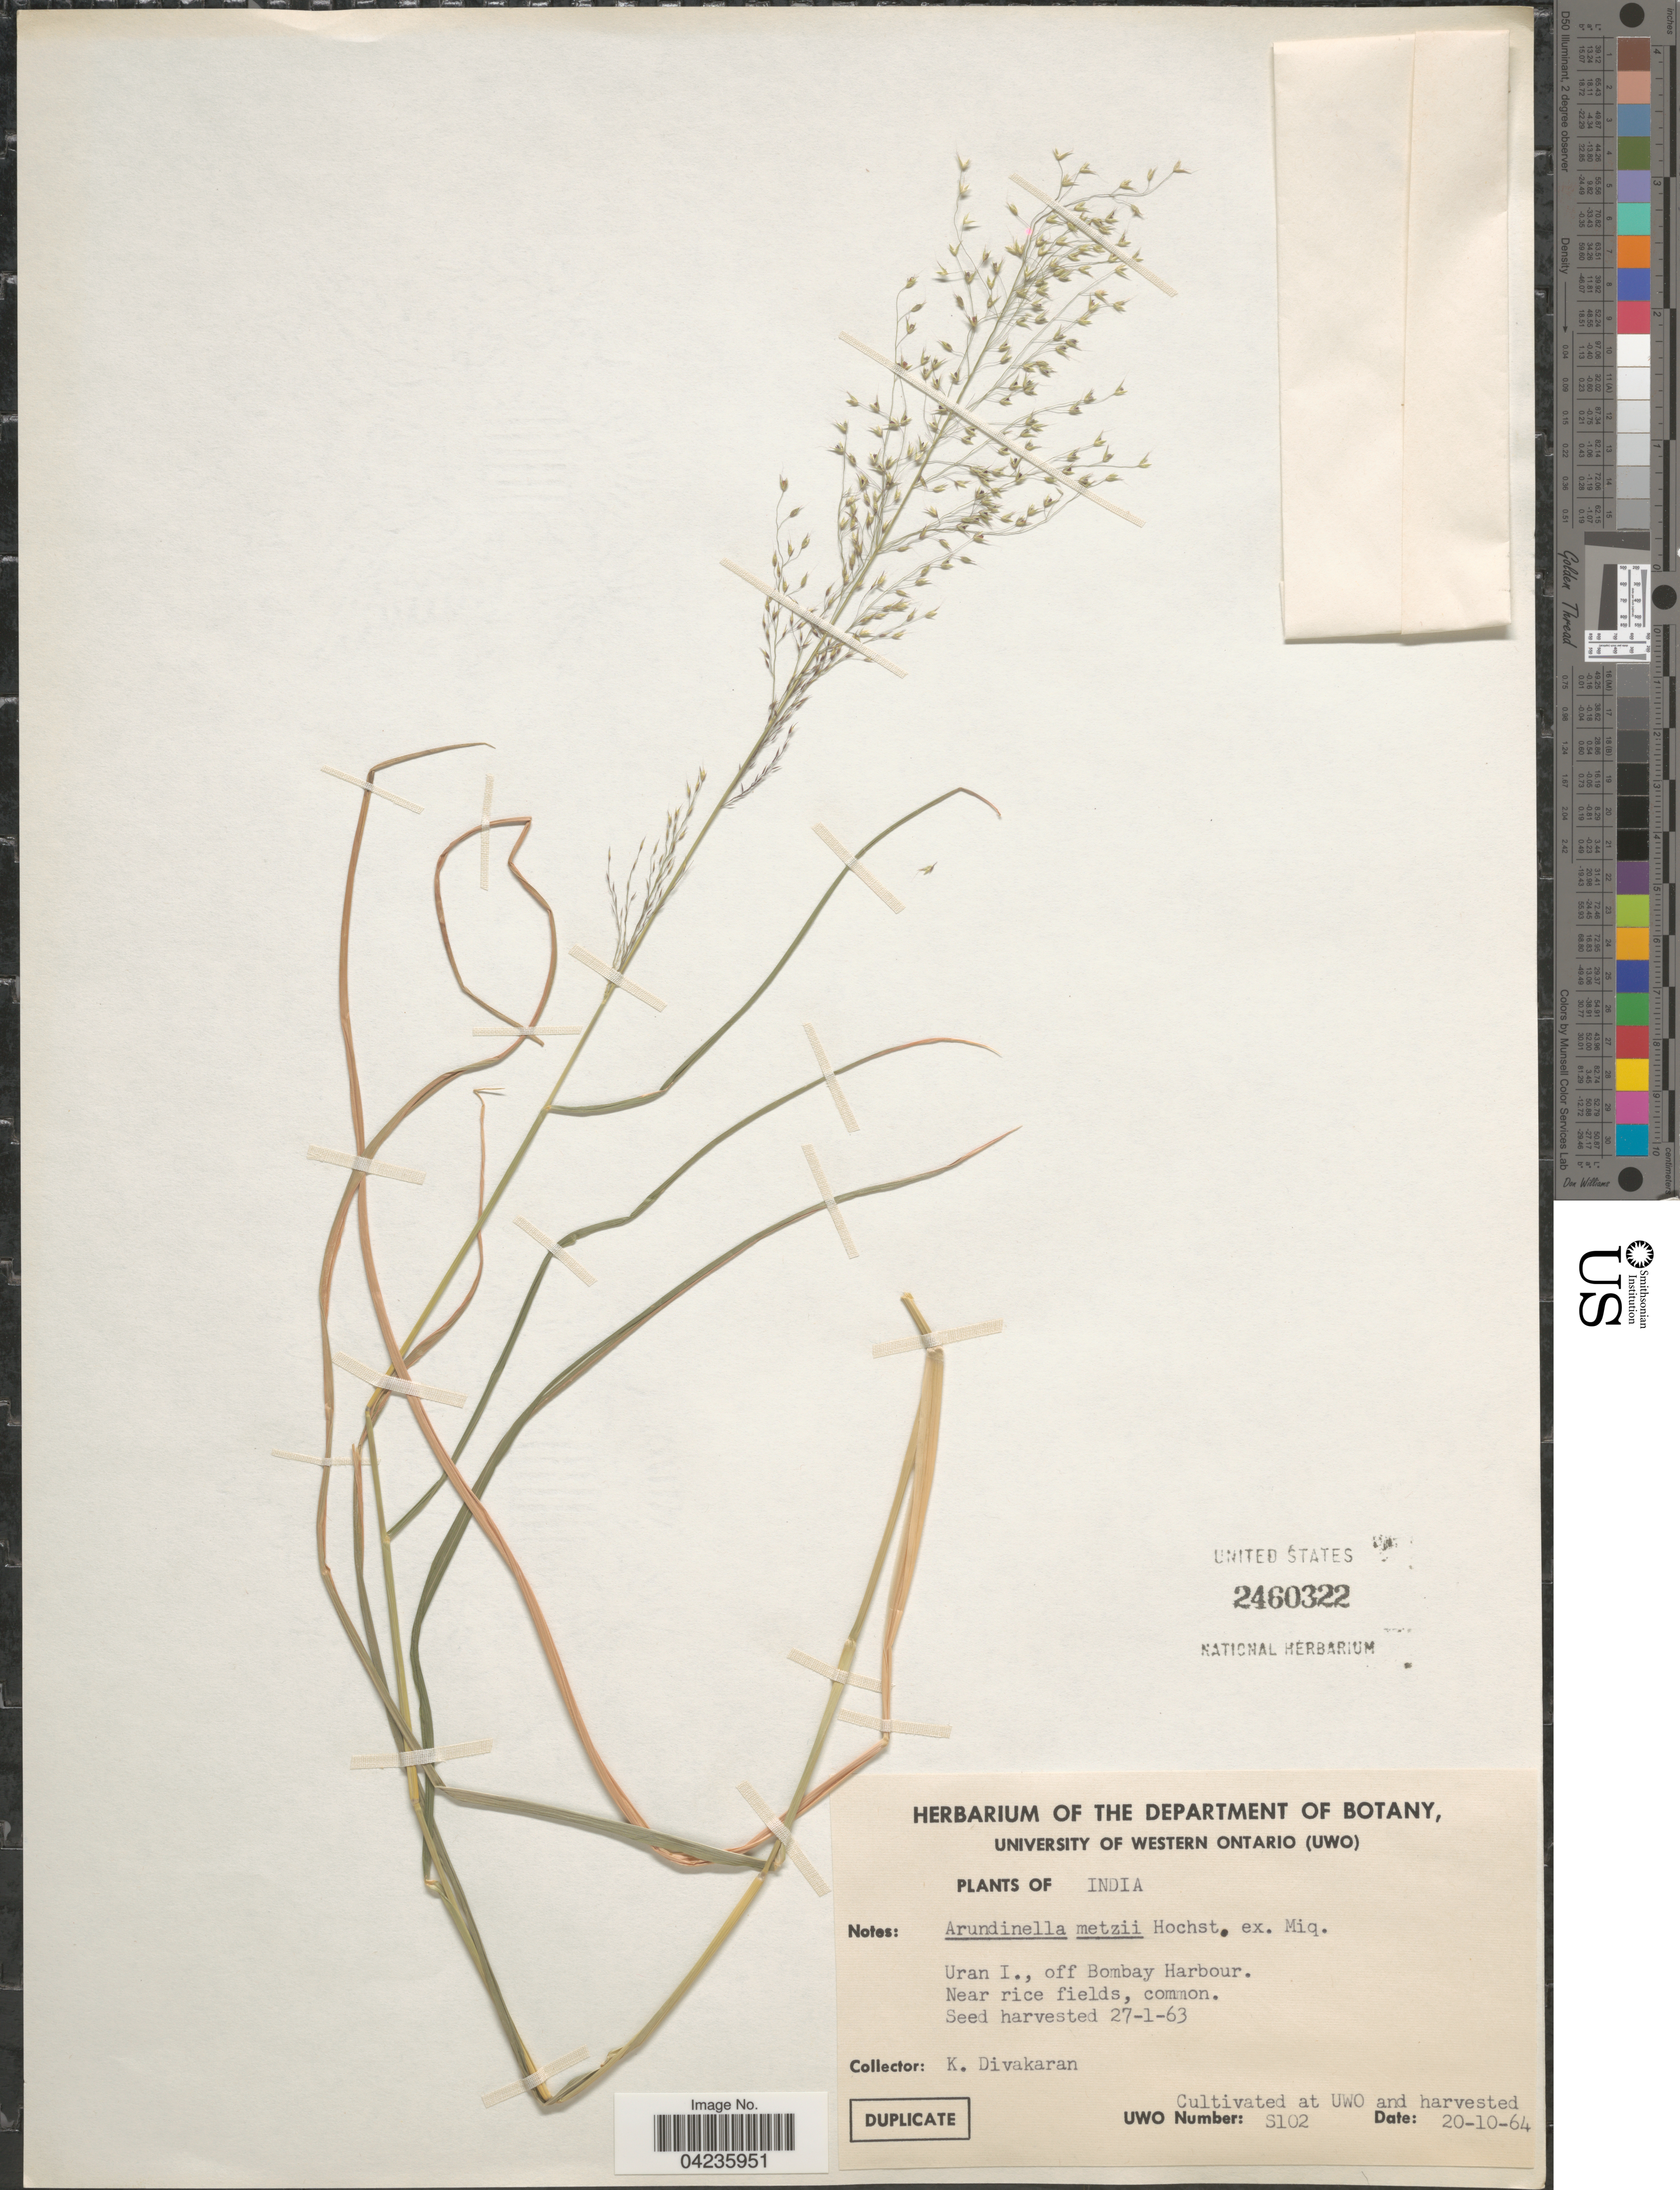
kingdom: Plantae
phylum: Tracheophyta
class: Liliopsida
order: Poales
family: Poaceae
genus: Arundinella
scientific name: Arundinella metzii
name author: Hochst. in Miq.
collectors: K. Divakaran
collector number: S102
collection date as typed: Transcribed d/m/y: 20/10/64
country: Canada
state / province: Ontario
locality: At UWO.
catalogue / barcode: US 2460322